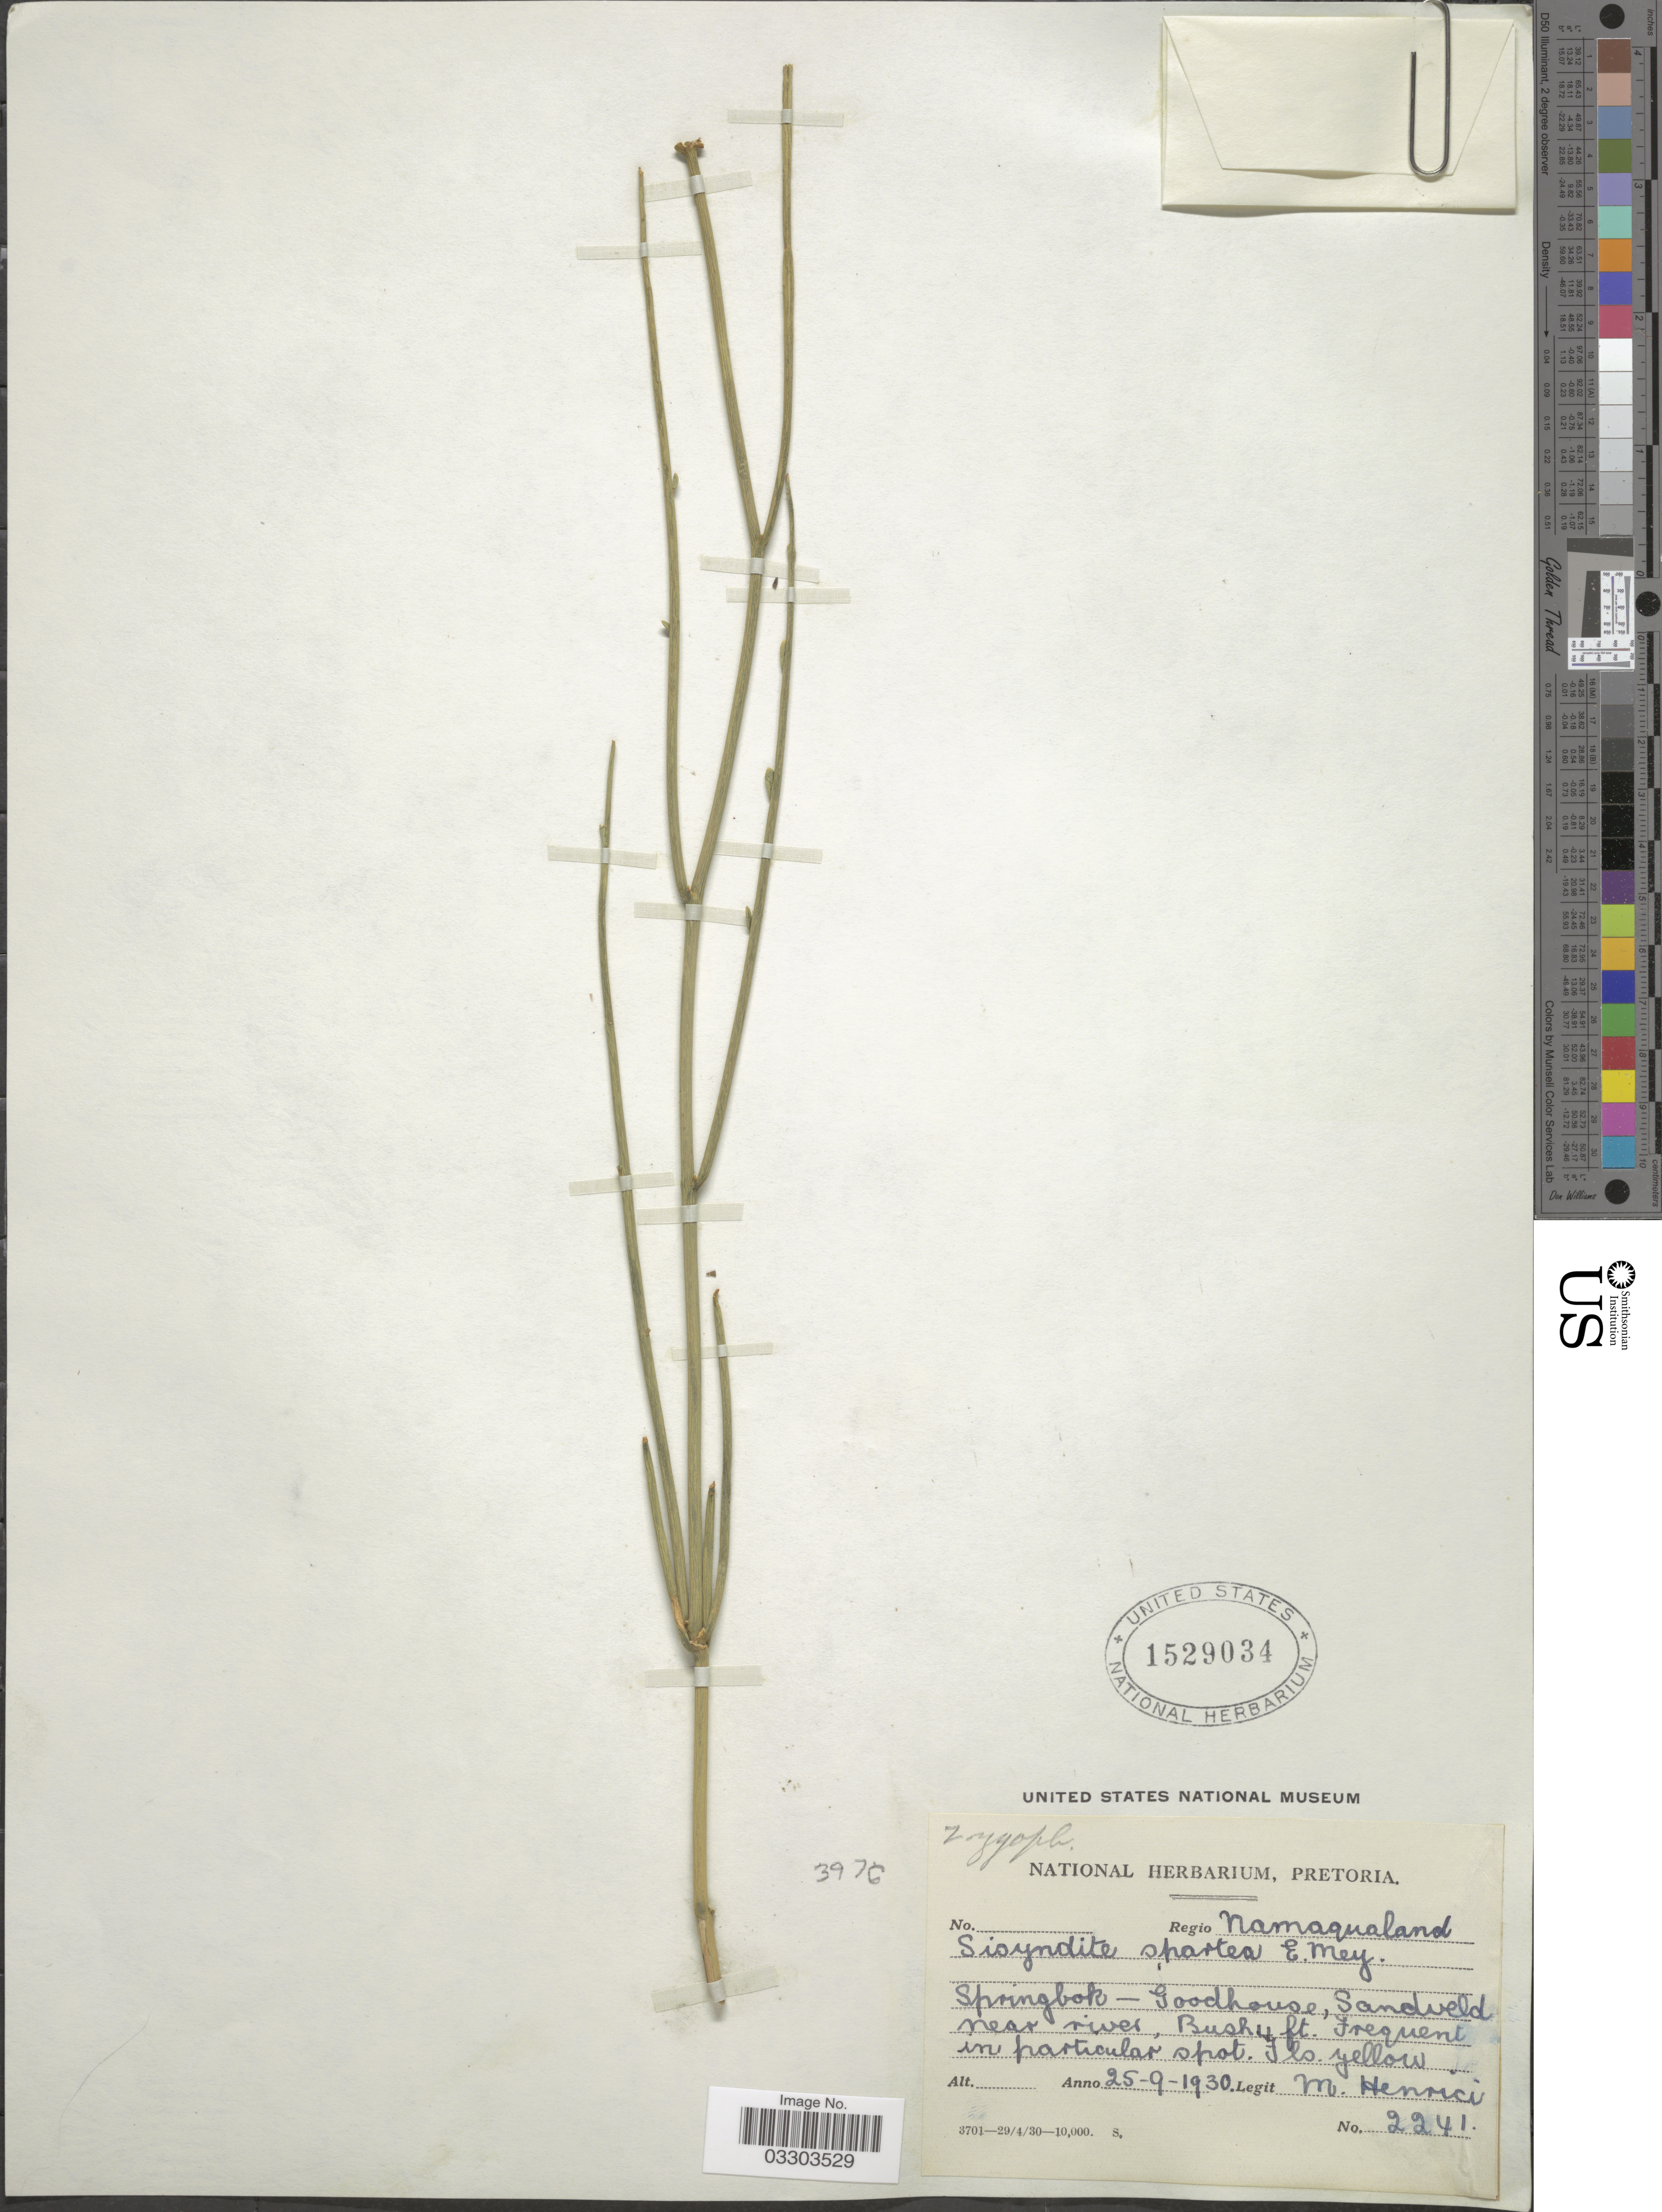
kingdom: Plantae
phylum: Tracheophyta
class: Magnoliopsida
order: Zygophyllales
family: Zygophyllaceae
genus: Sisyndite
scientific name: Sisyndite spartea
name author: E. Mey. ex Sond.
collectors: M. Henrici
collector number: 2241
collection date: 1930-09-25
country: South Africa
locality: Regio Namaqualand. Springbok-Goodhouse, Sandveld near river.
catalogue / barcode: US 1529034